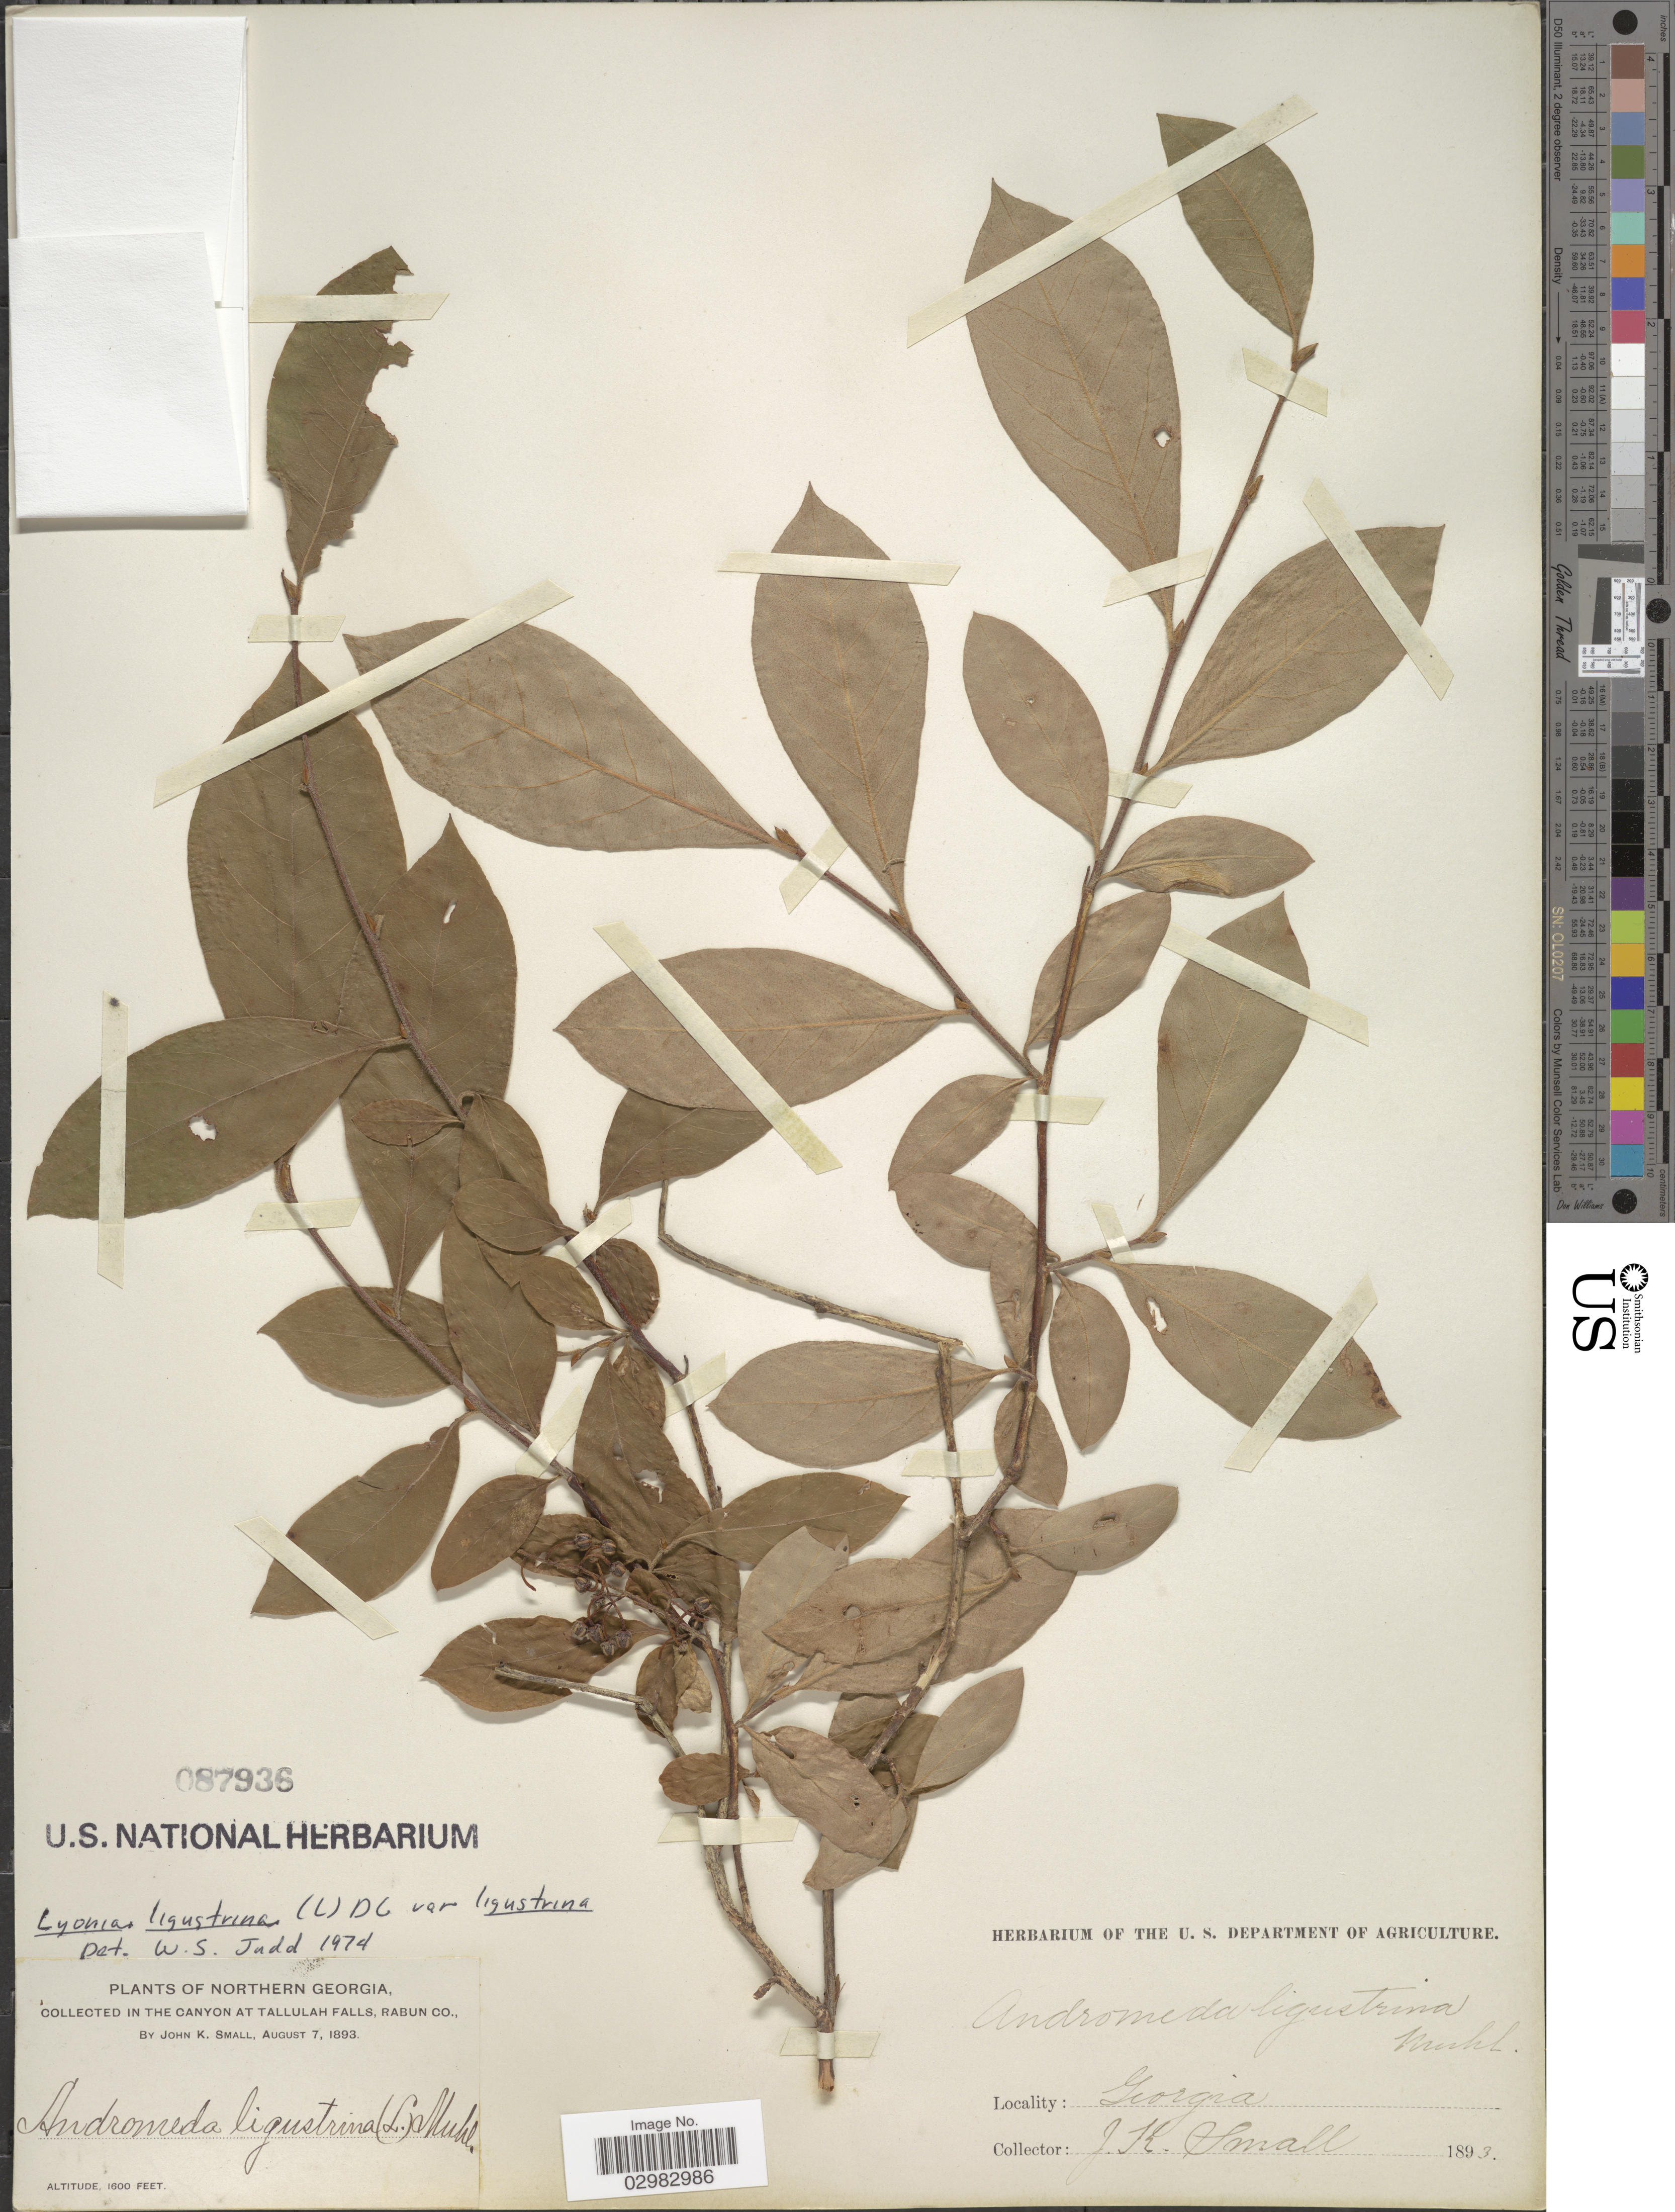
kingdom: Plantae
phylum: Tracheophyta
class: Magnoliopsida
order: Ericales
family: Ericaceae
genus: Lyonia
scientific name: Lyonia ligustrina var. ligustrina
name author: (L.) DC.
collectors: J. K. Small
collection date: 1893-08-07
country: United States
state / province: Georgia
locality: Northern Georgia, in the canyon at Tallulah Falls, Rabun Co.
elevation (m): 488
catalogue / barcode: US 87936